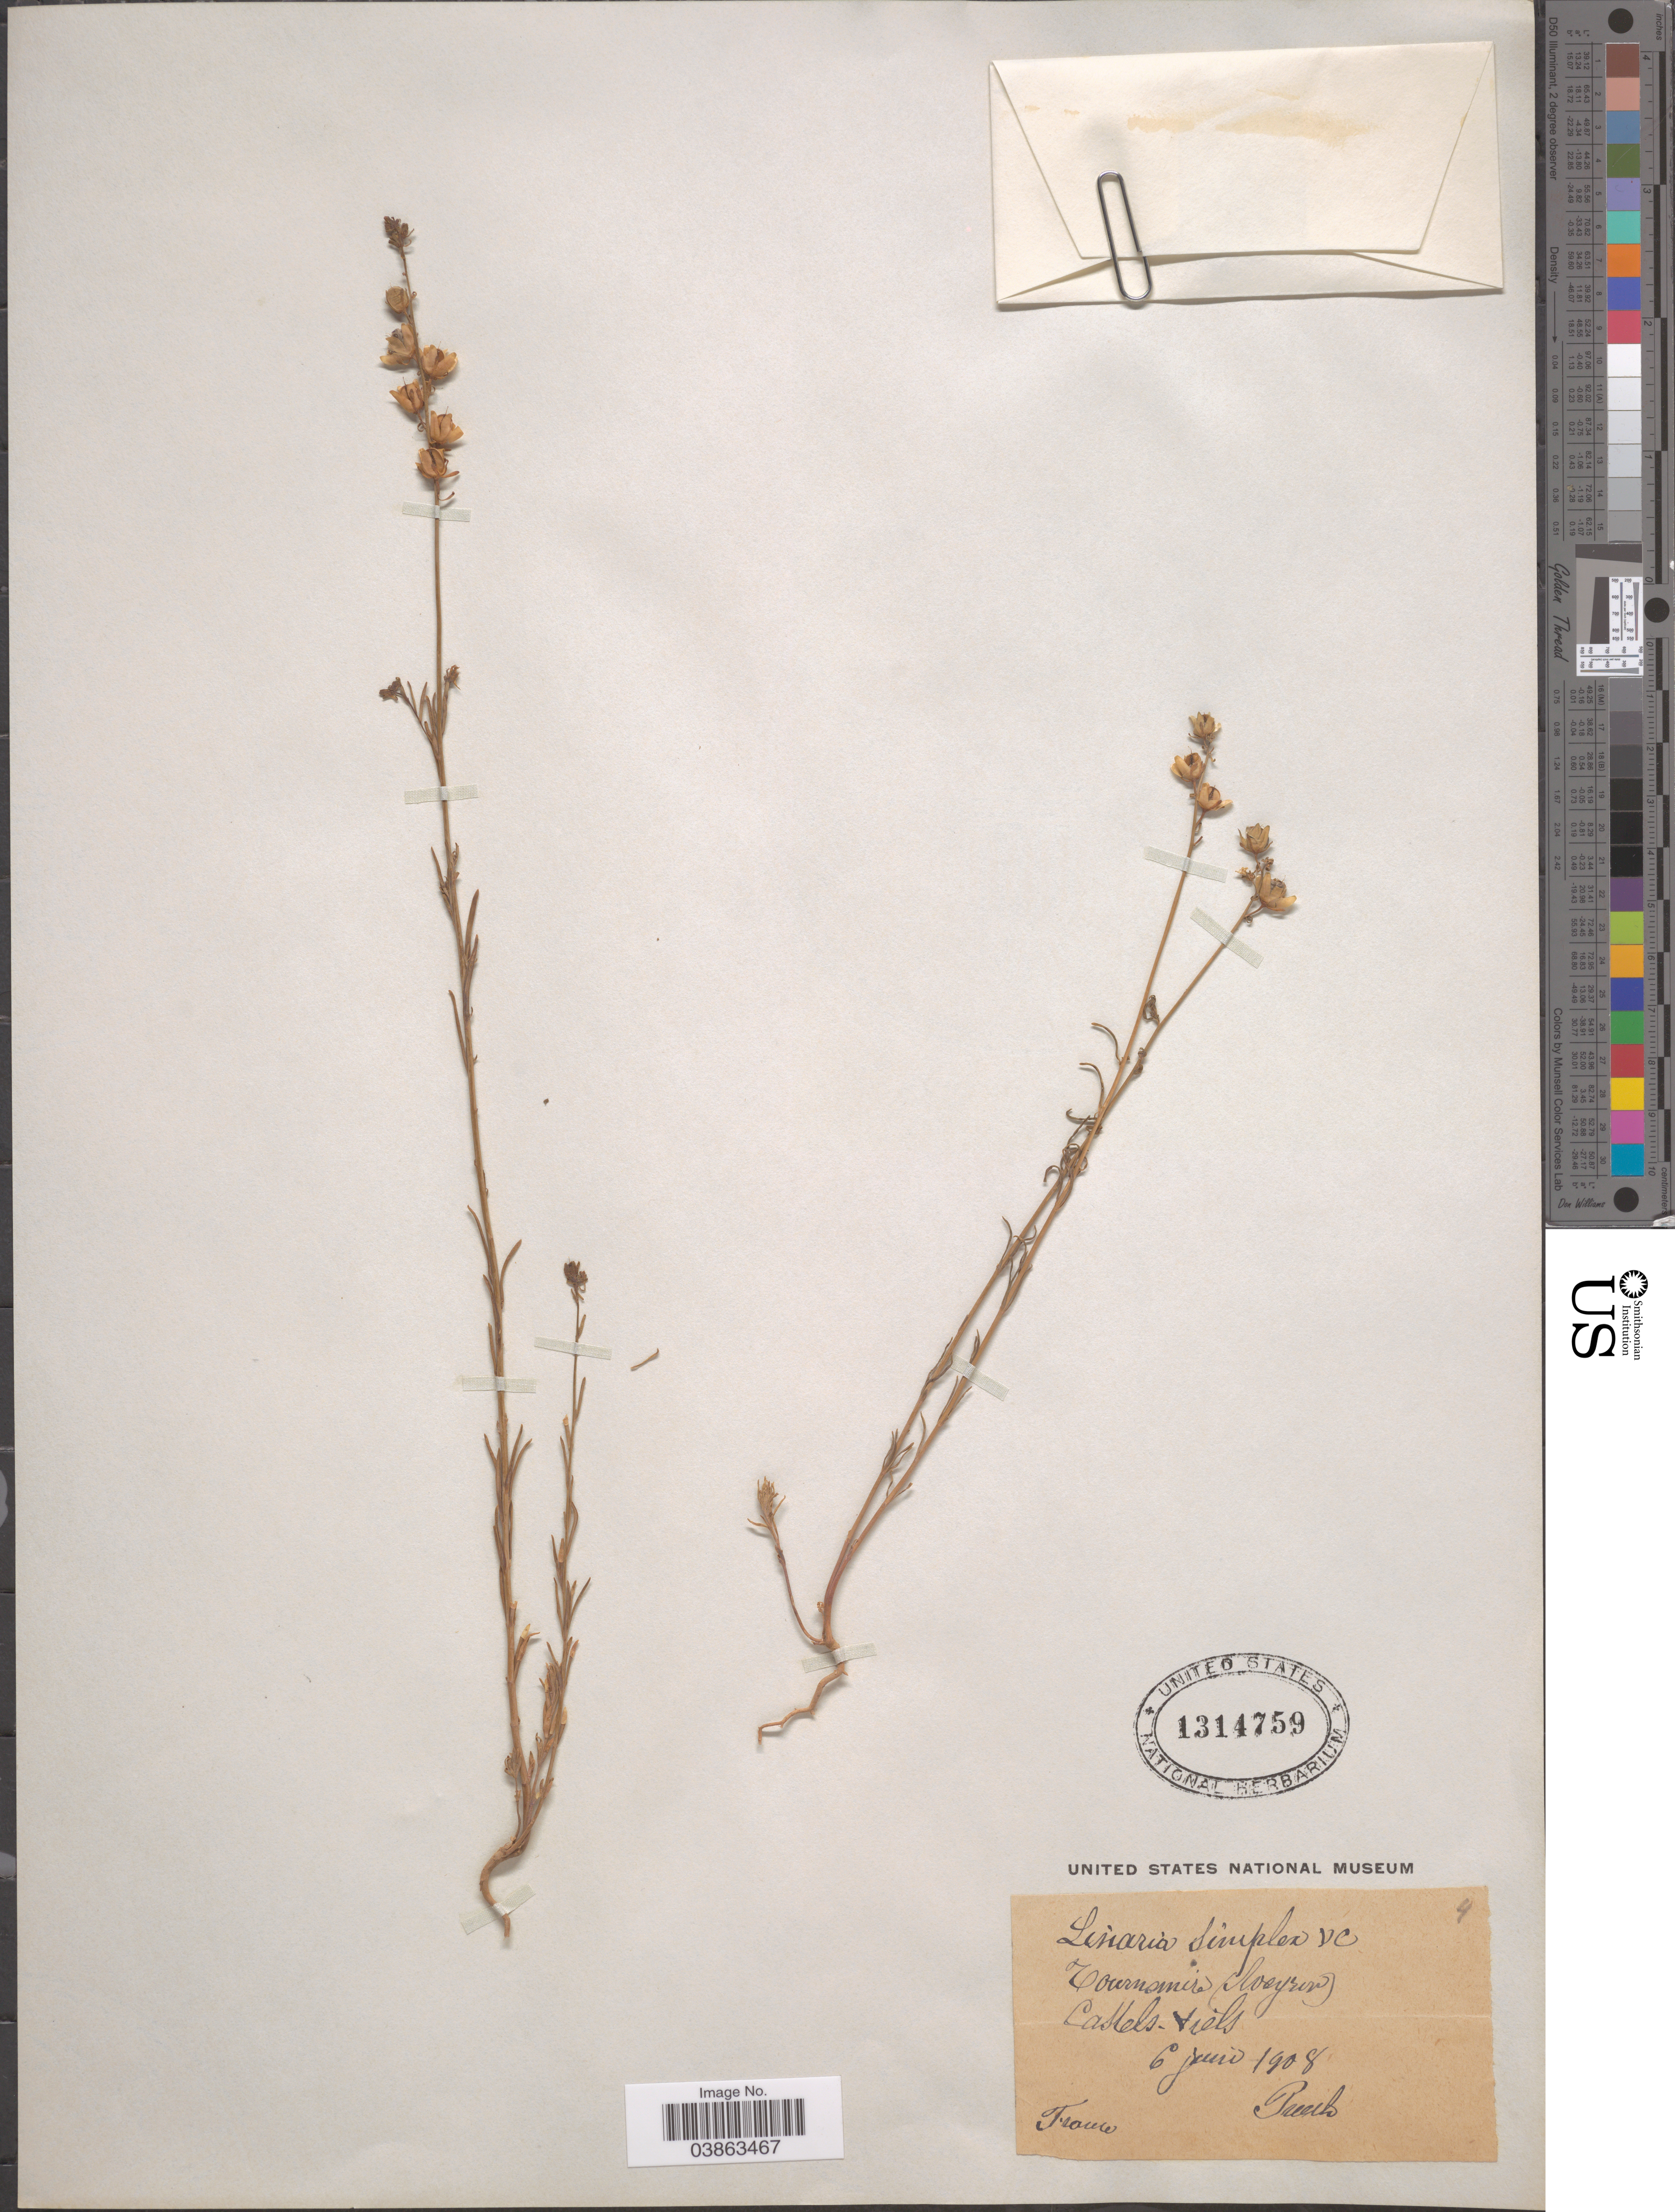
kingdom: Plantae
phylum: Tracheophyta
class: Magnoliopsida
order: Lamiales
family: Plantaginaceae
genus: Linaria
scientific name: Linaria simplex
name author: Desf.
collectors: Puch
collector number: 4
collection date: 1908-06-06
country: France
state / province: Occitanie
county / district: Aveyron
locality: Cournamire (Aveyron) Lastels-Viels. [interpreted]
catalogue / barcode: US 1314759